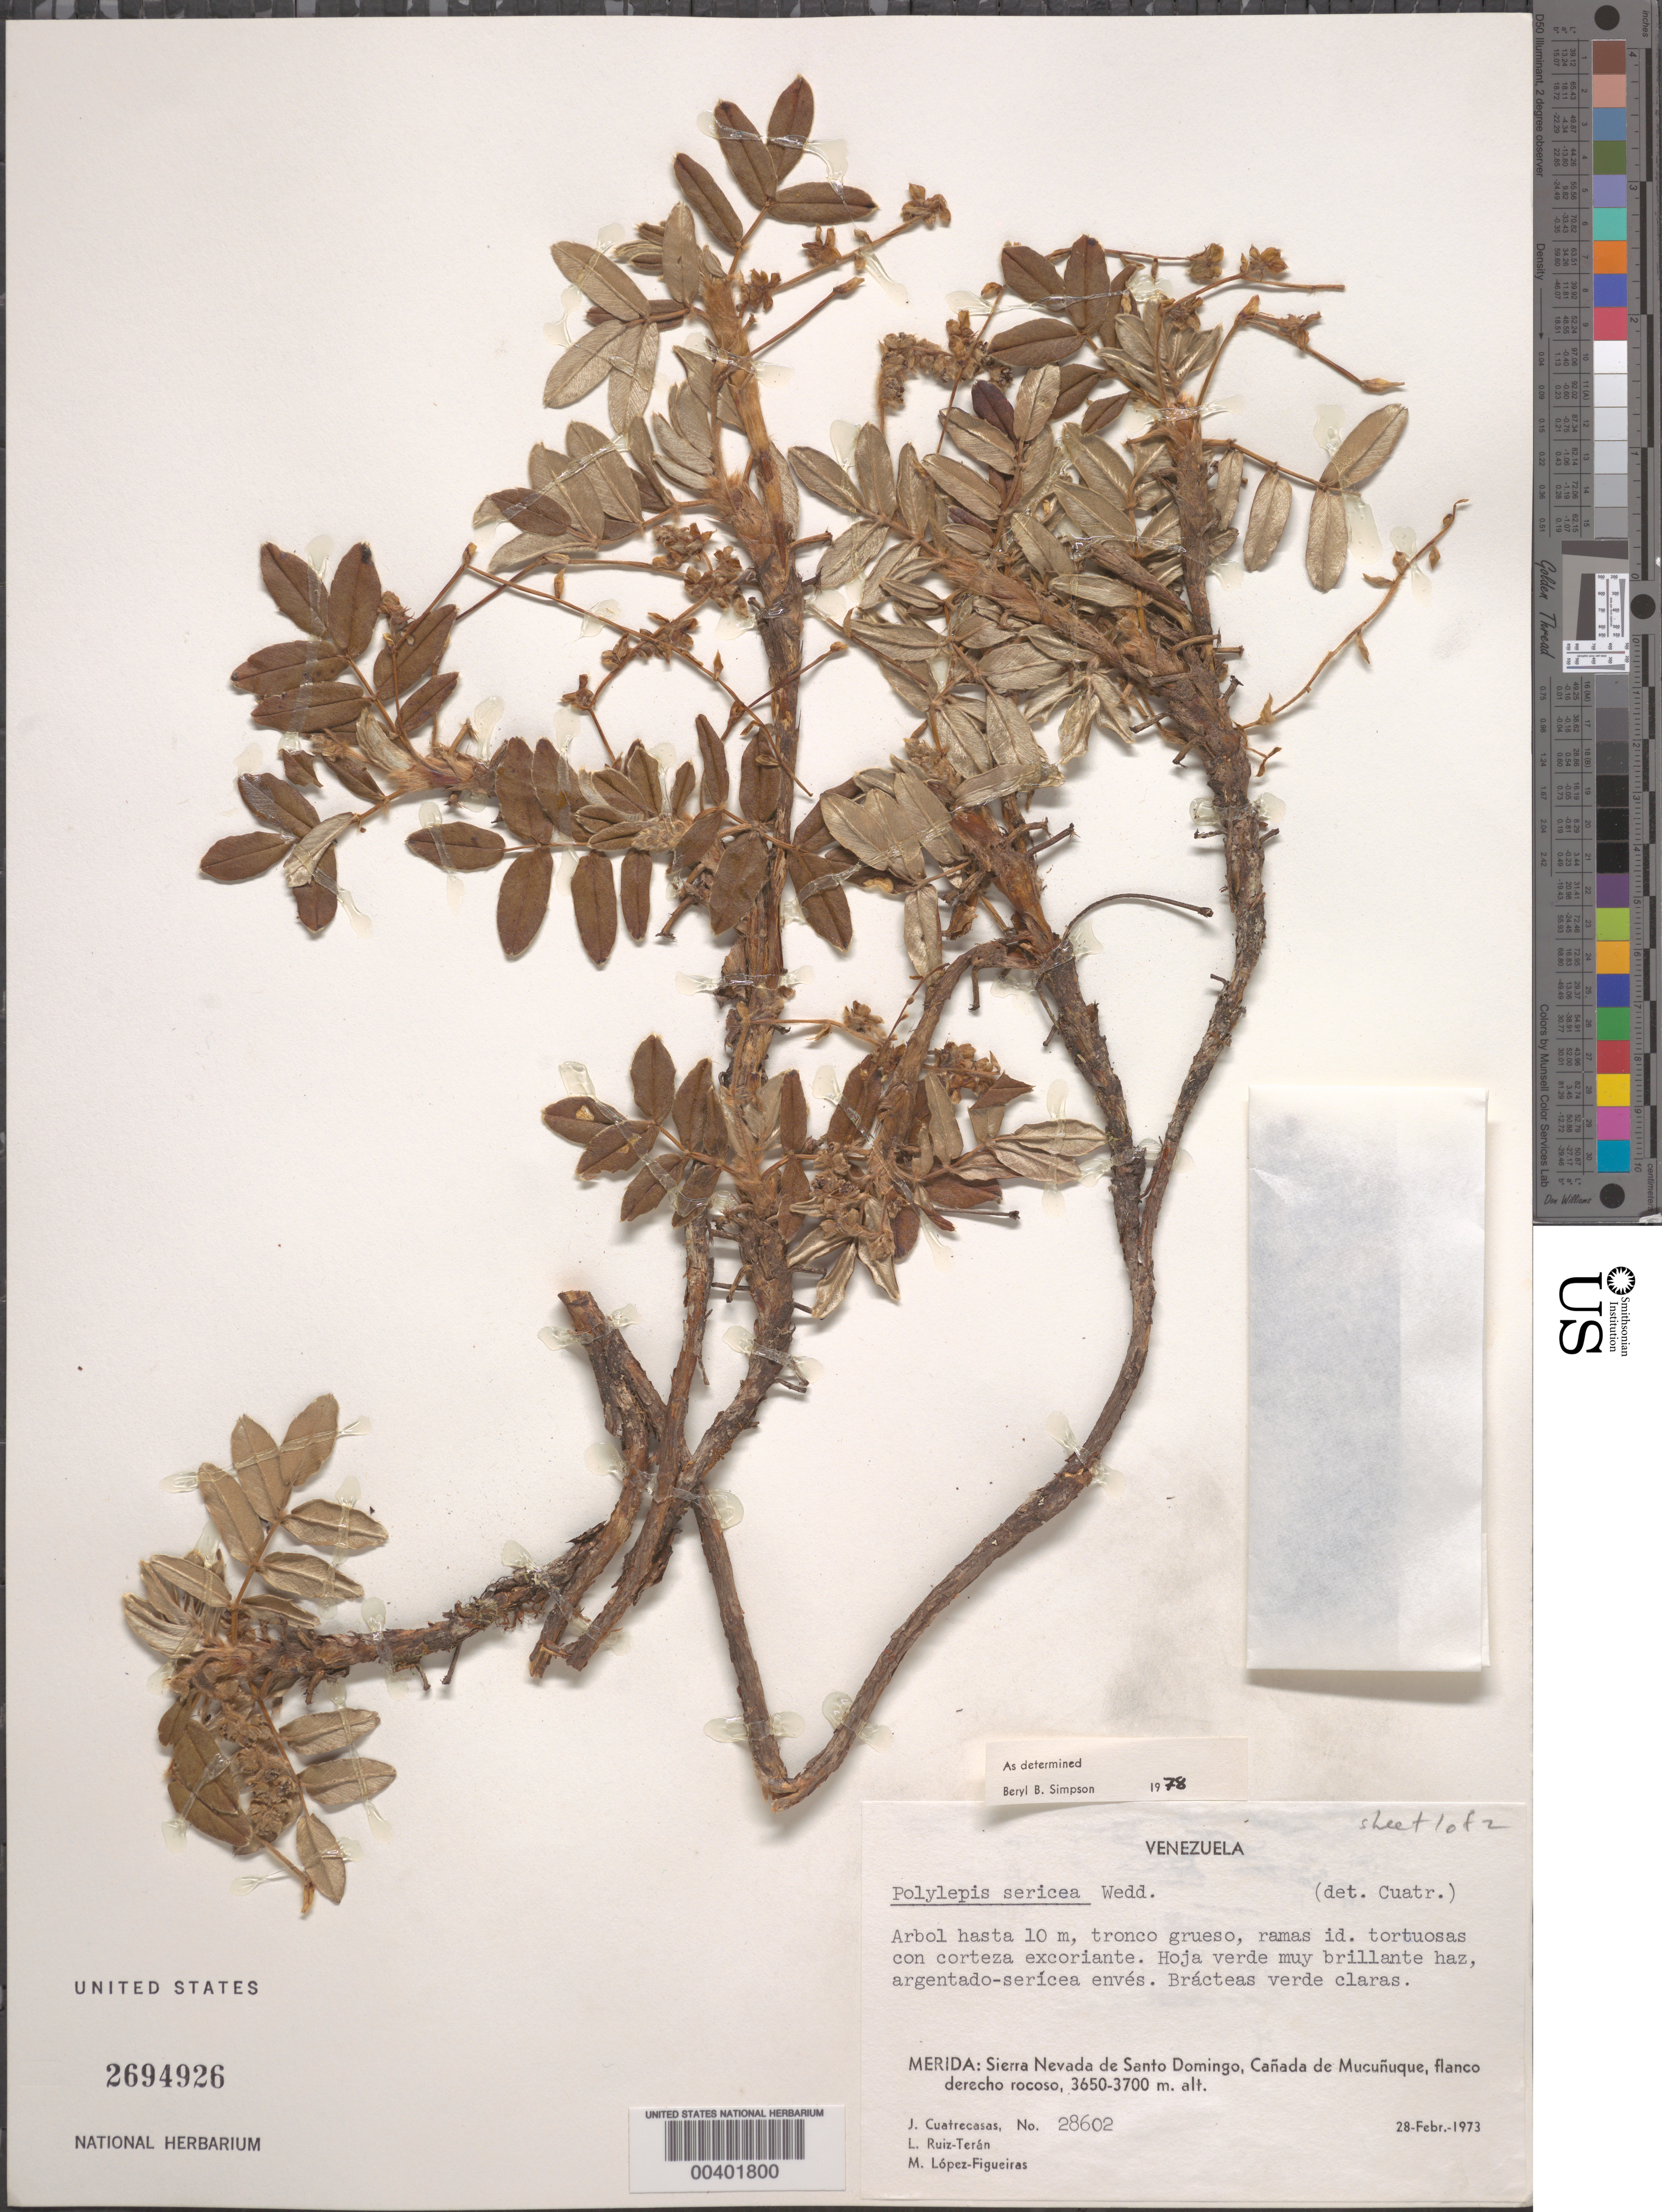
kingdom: Plantae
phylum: Tracheophyta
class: Magnoliopsida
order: Rosales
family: Rosaceae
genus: Polylepis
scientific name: Polylepis sericea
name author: Wedd.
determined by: Cuatrecasas, J.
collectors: J. Cuatrecasas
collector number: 28602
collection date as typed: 28 Feb 1973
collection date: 1973-02-28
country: Venezuela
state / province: Mérida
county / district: Rangel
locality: Sierra Nevada de Santo Domingo, Cañada de Mucuñuque. Mucunuque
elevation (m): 3650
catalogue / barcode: US 2694926